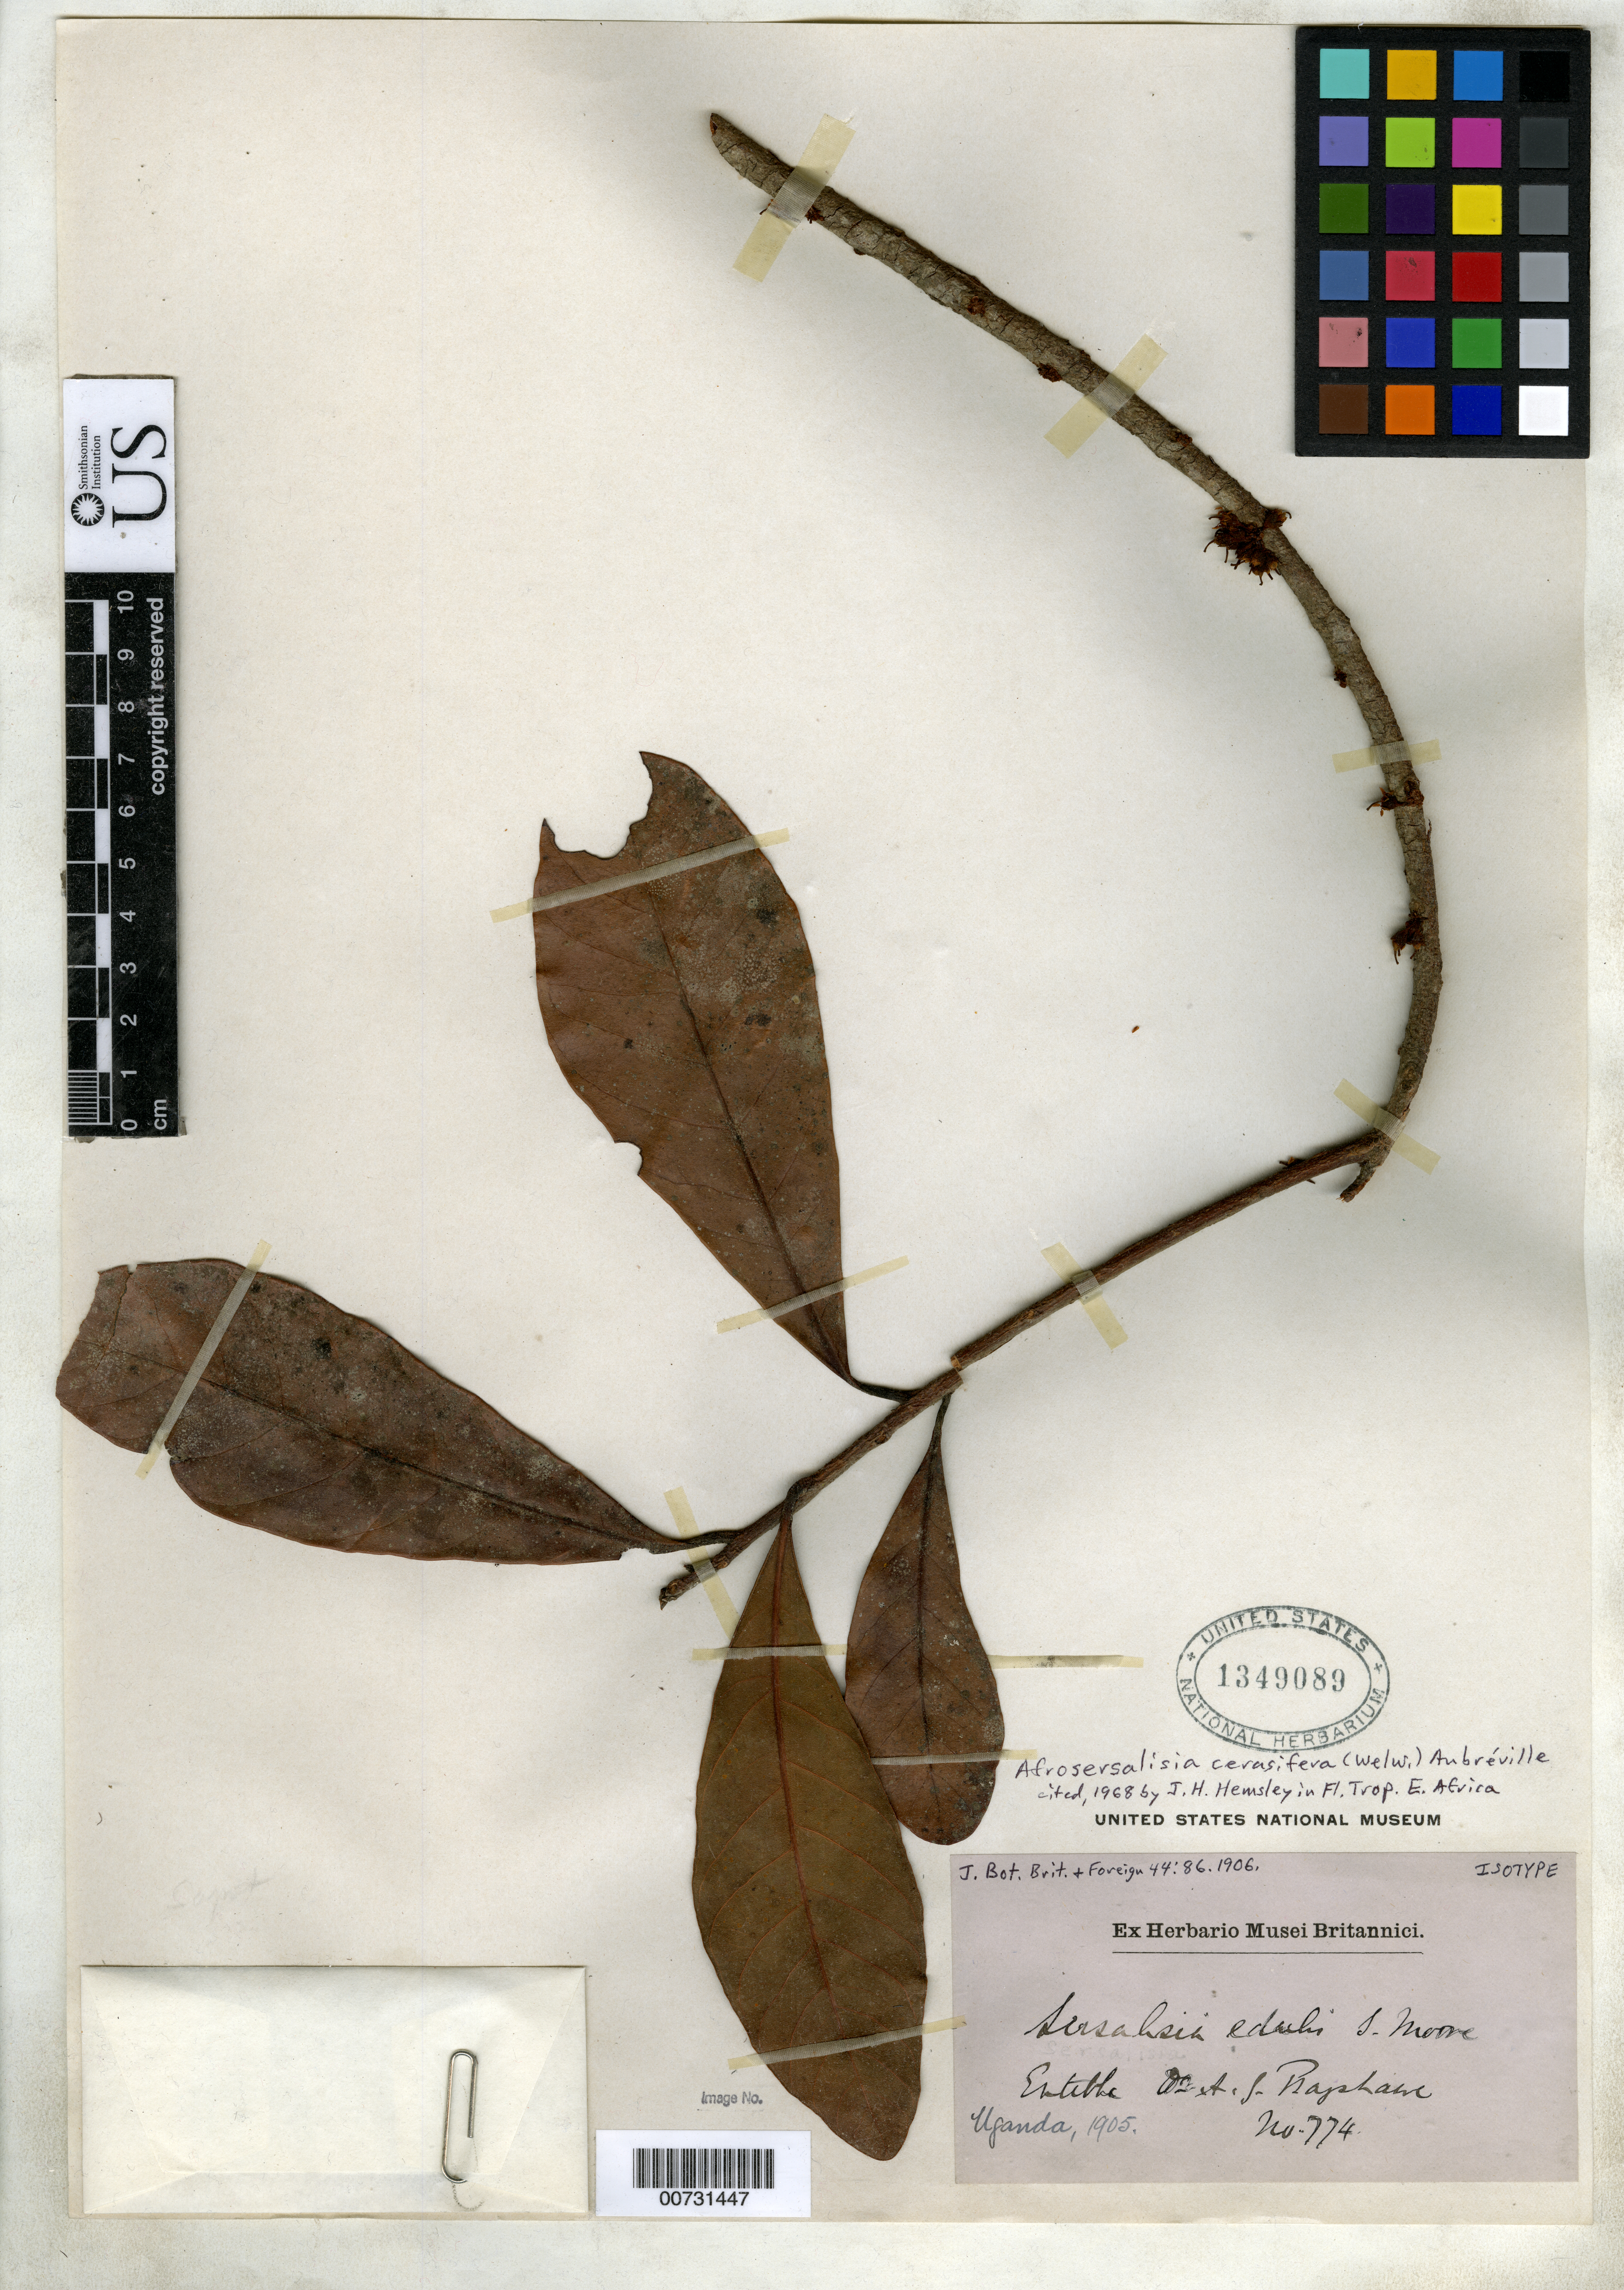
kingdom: Plantae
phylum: Tracheophyta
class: Magnoliopsida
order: Ericales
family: Sapotaceae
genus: Sersalisia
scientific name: Sersalisia edulis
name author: S. Moore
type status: Isotype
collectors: A. Bagshawe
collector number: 774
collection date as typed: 1905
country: Uganda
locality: Entebbe.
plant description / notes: Cited 1968 by J.H. Hemsley in Fl. Trop. E. Africa.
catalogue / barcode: US 1349089